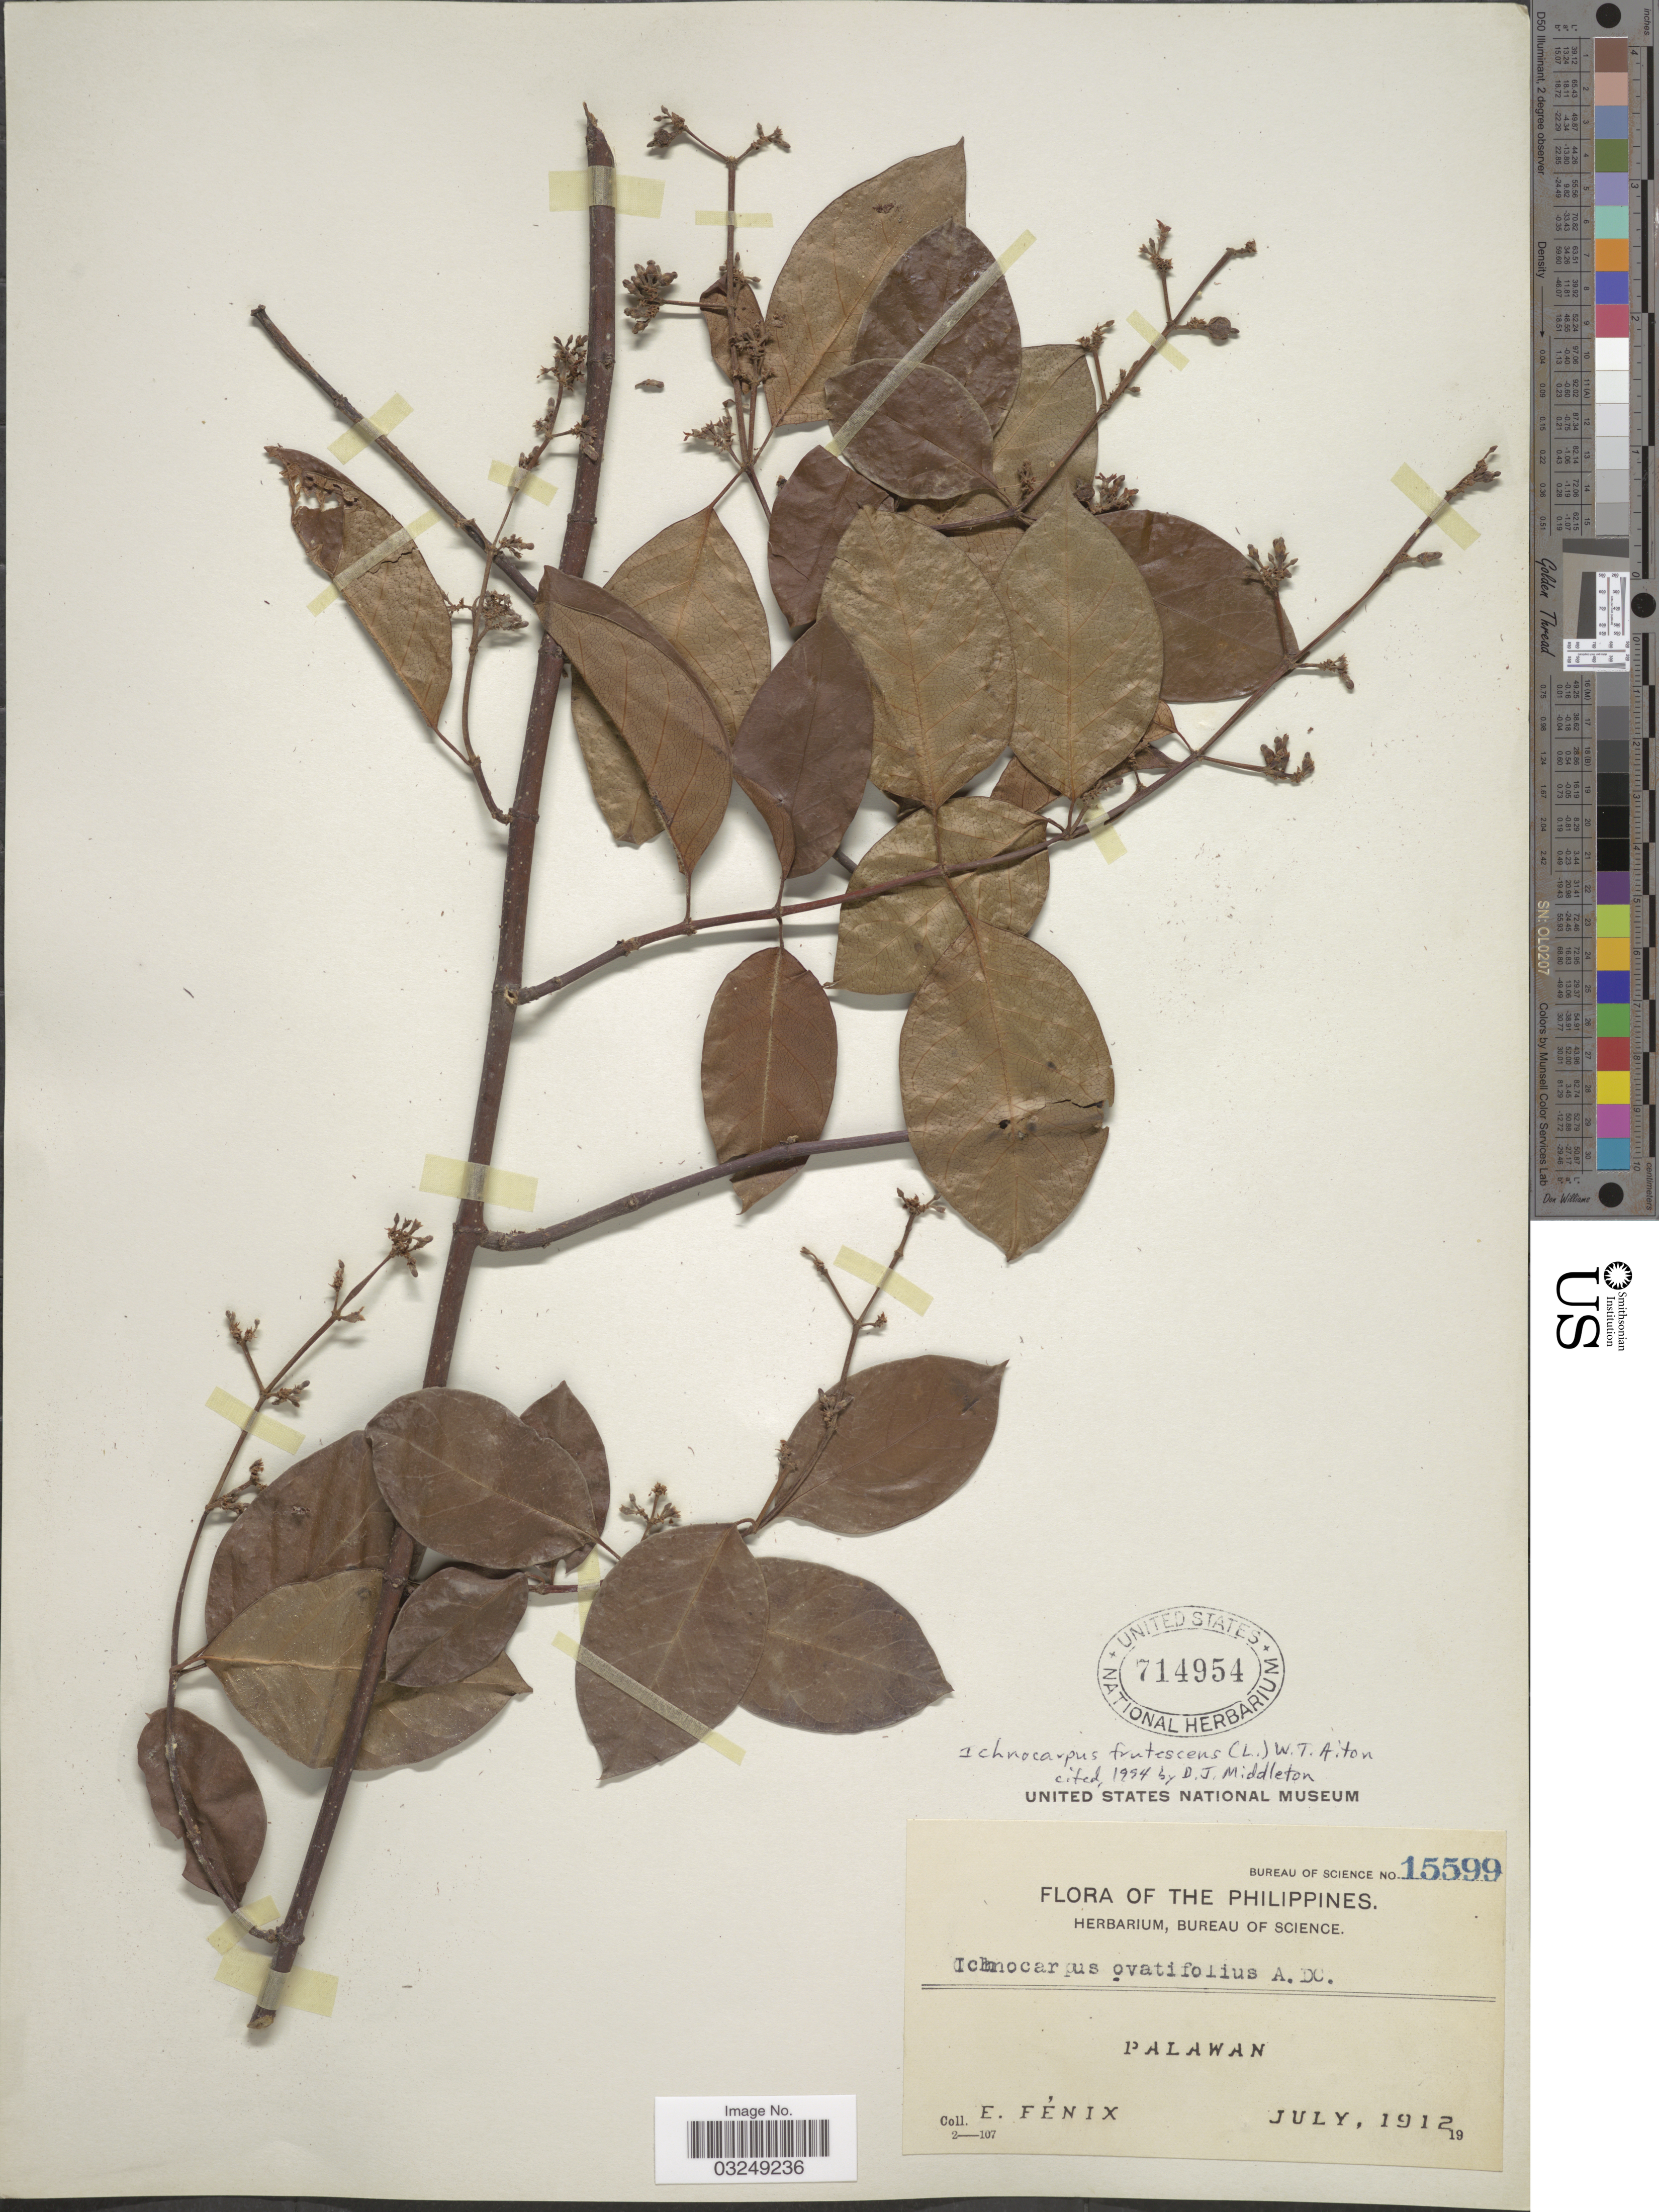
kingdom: Plantae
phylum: Tracheophyta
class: Magnoliopsida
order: Gentianales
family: Apocynaceae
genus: Ichnocarpus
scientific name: Ichnocarpus frutescens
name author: (L.) W.T. Aiton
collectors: E. Fénix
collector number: Bureau of Science 15599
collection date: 1912-07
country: Philippines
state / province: Mimaropa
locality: Palawan.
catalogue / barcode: US 714954